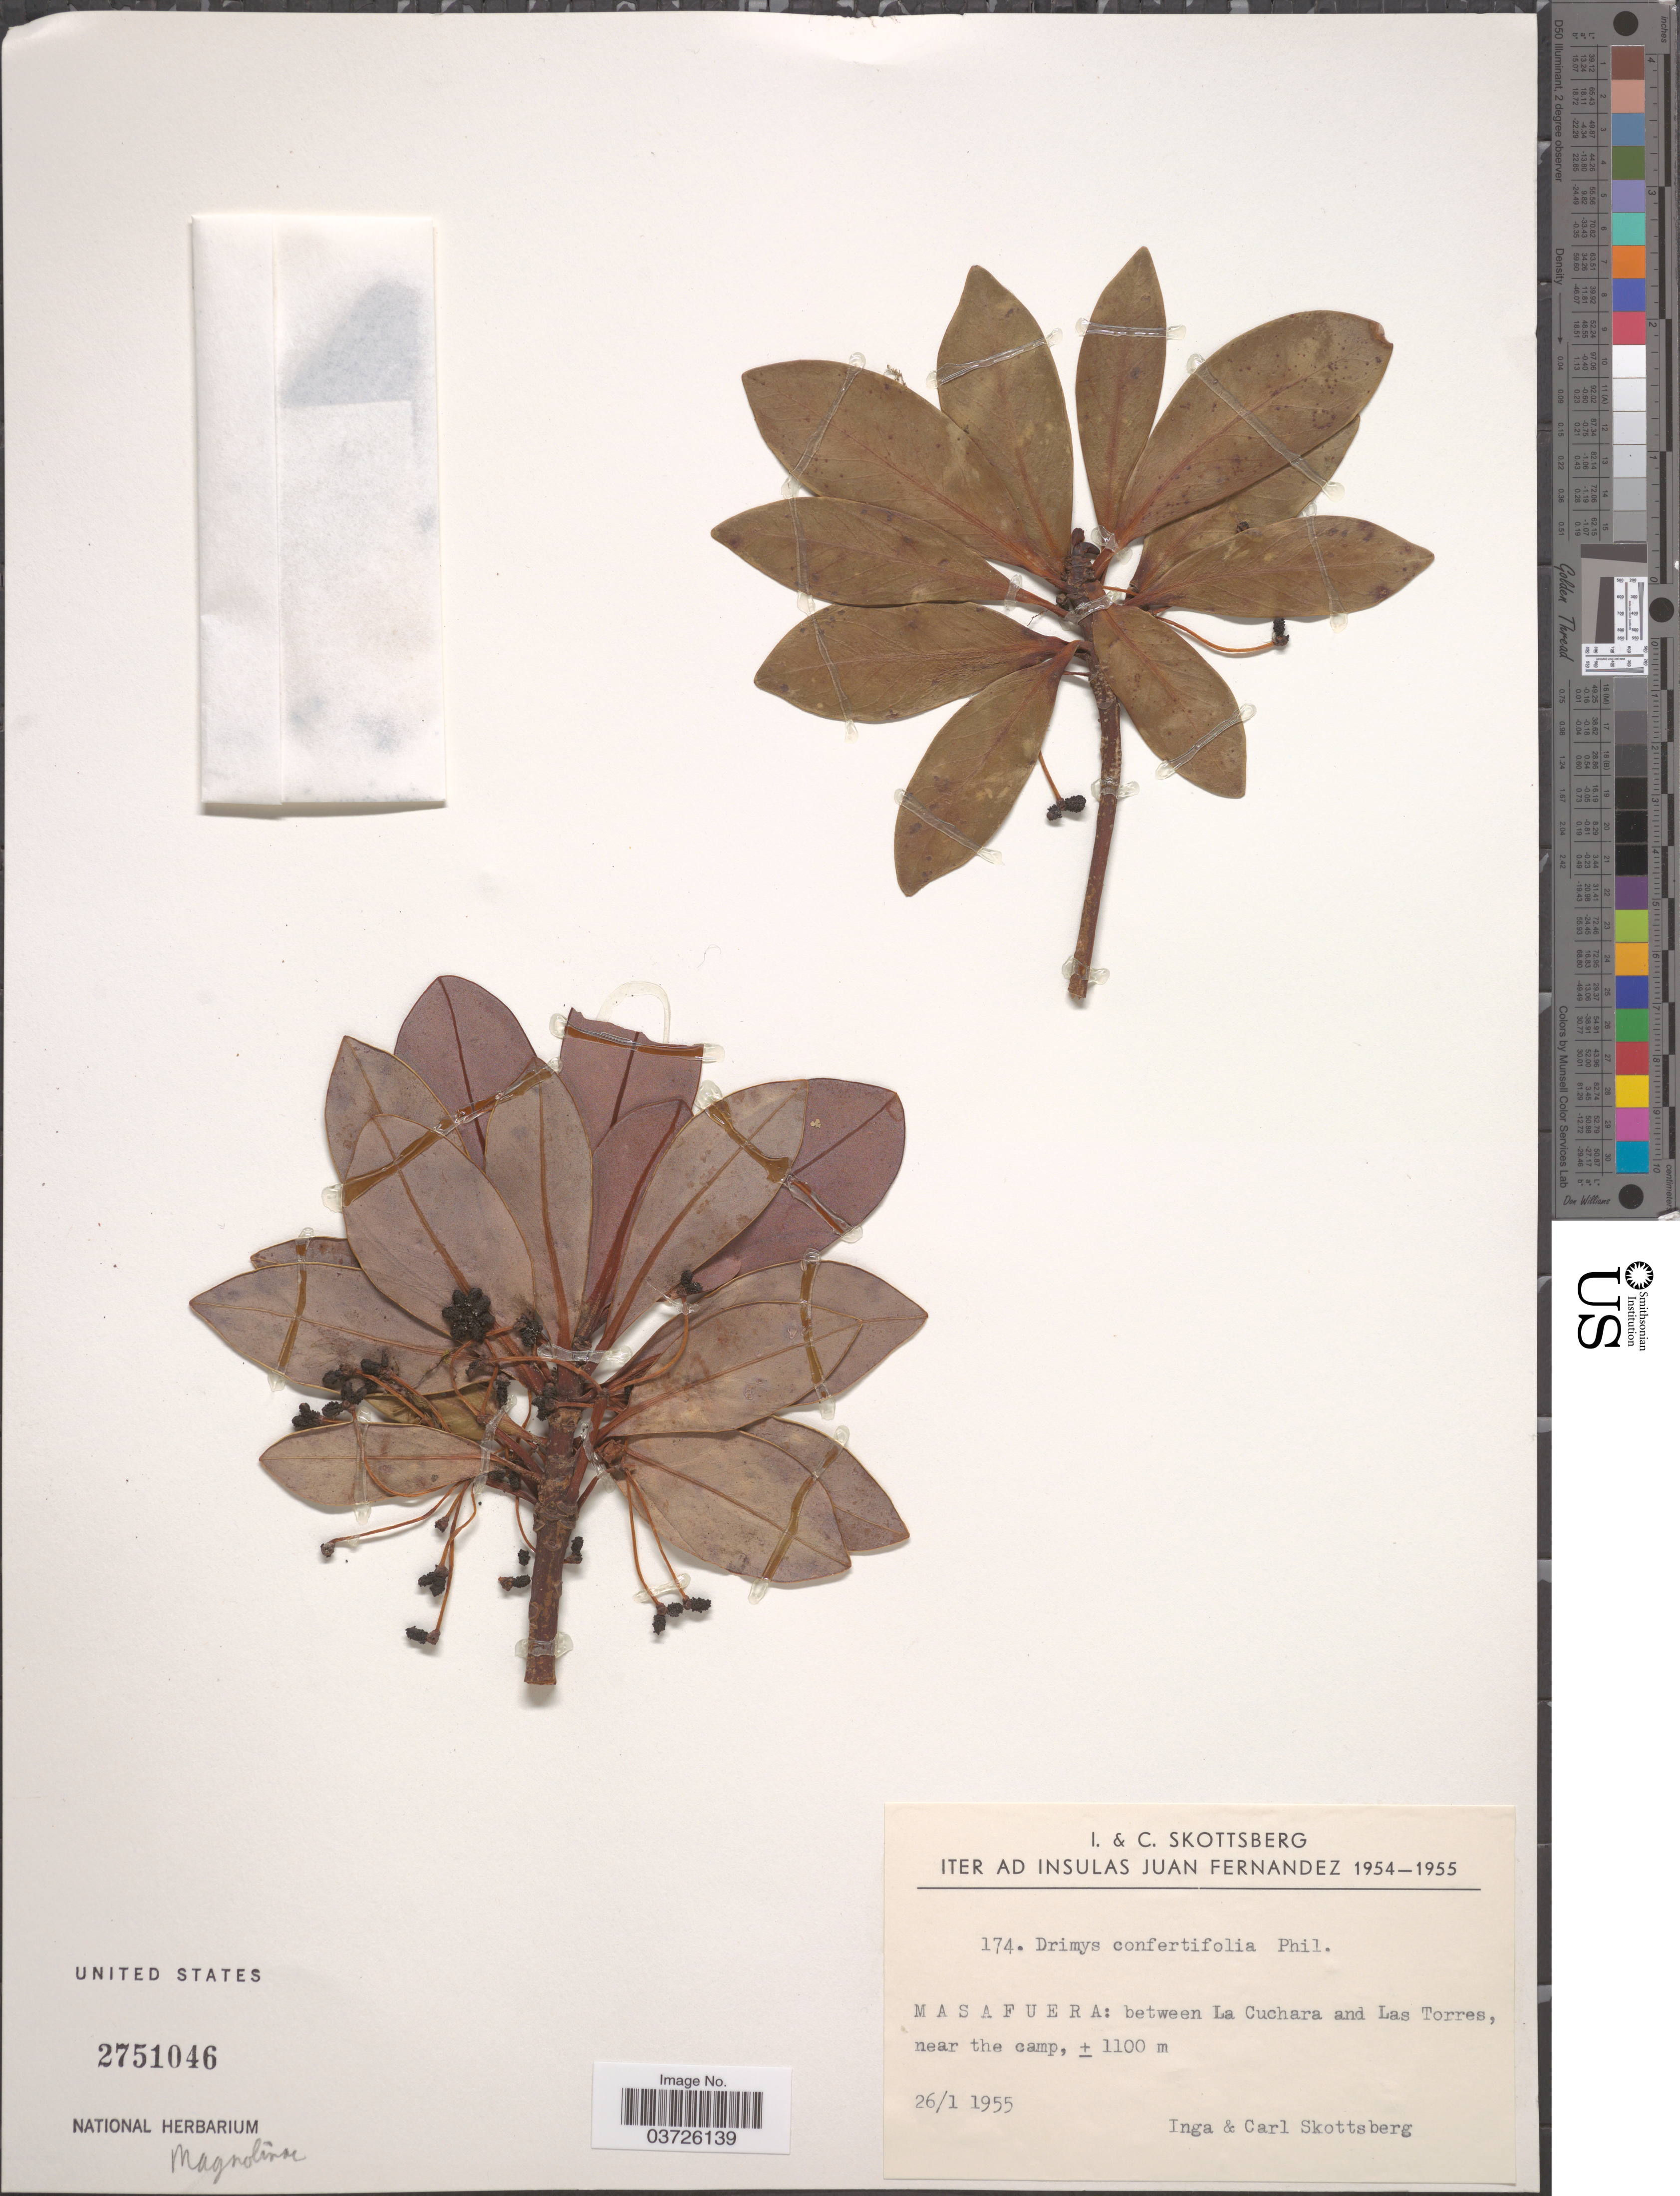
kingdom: Plantae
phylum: Tracheophyta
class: Magnoliopsida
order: Canellales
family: Winteraceae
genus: Drimys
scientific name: Drimys confertifolia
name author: Phil.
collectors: I. Skottsberg & C. Skottsberg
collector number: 174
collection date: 1955-01-26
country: Chile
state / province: Valparaíso (V)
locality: Iter ad Insulas Juan Fernandez. Masafuera: between La Cuchara and Las Torres.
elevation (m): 1100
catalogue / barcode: US 2751046